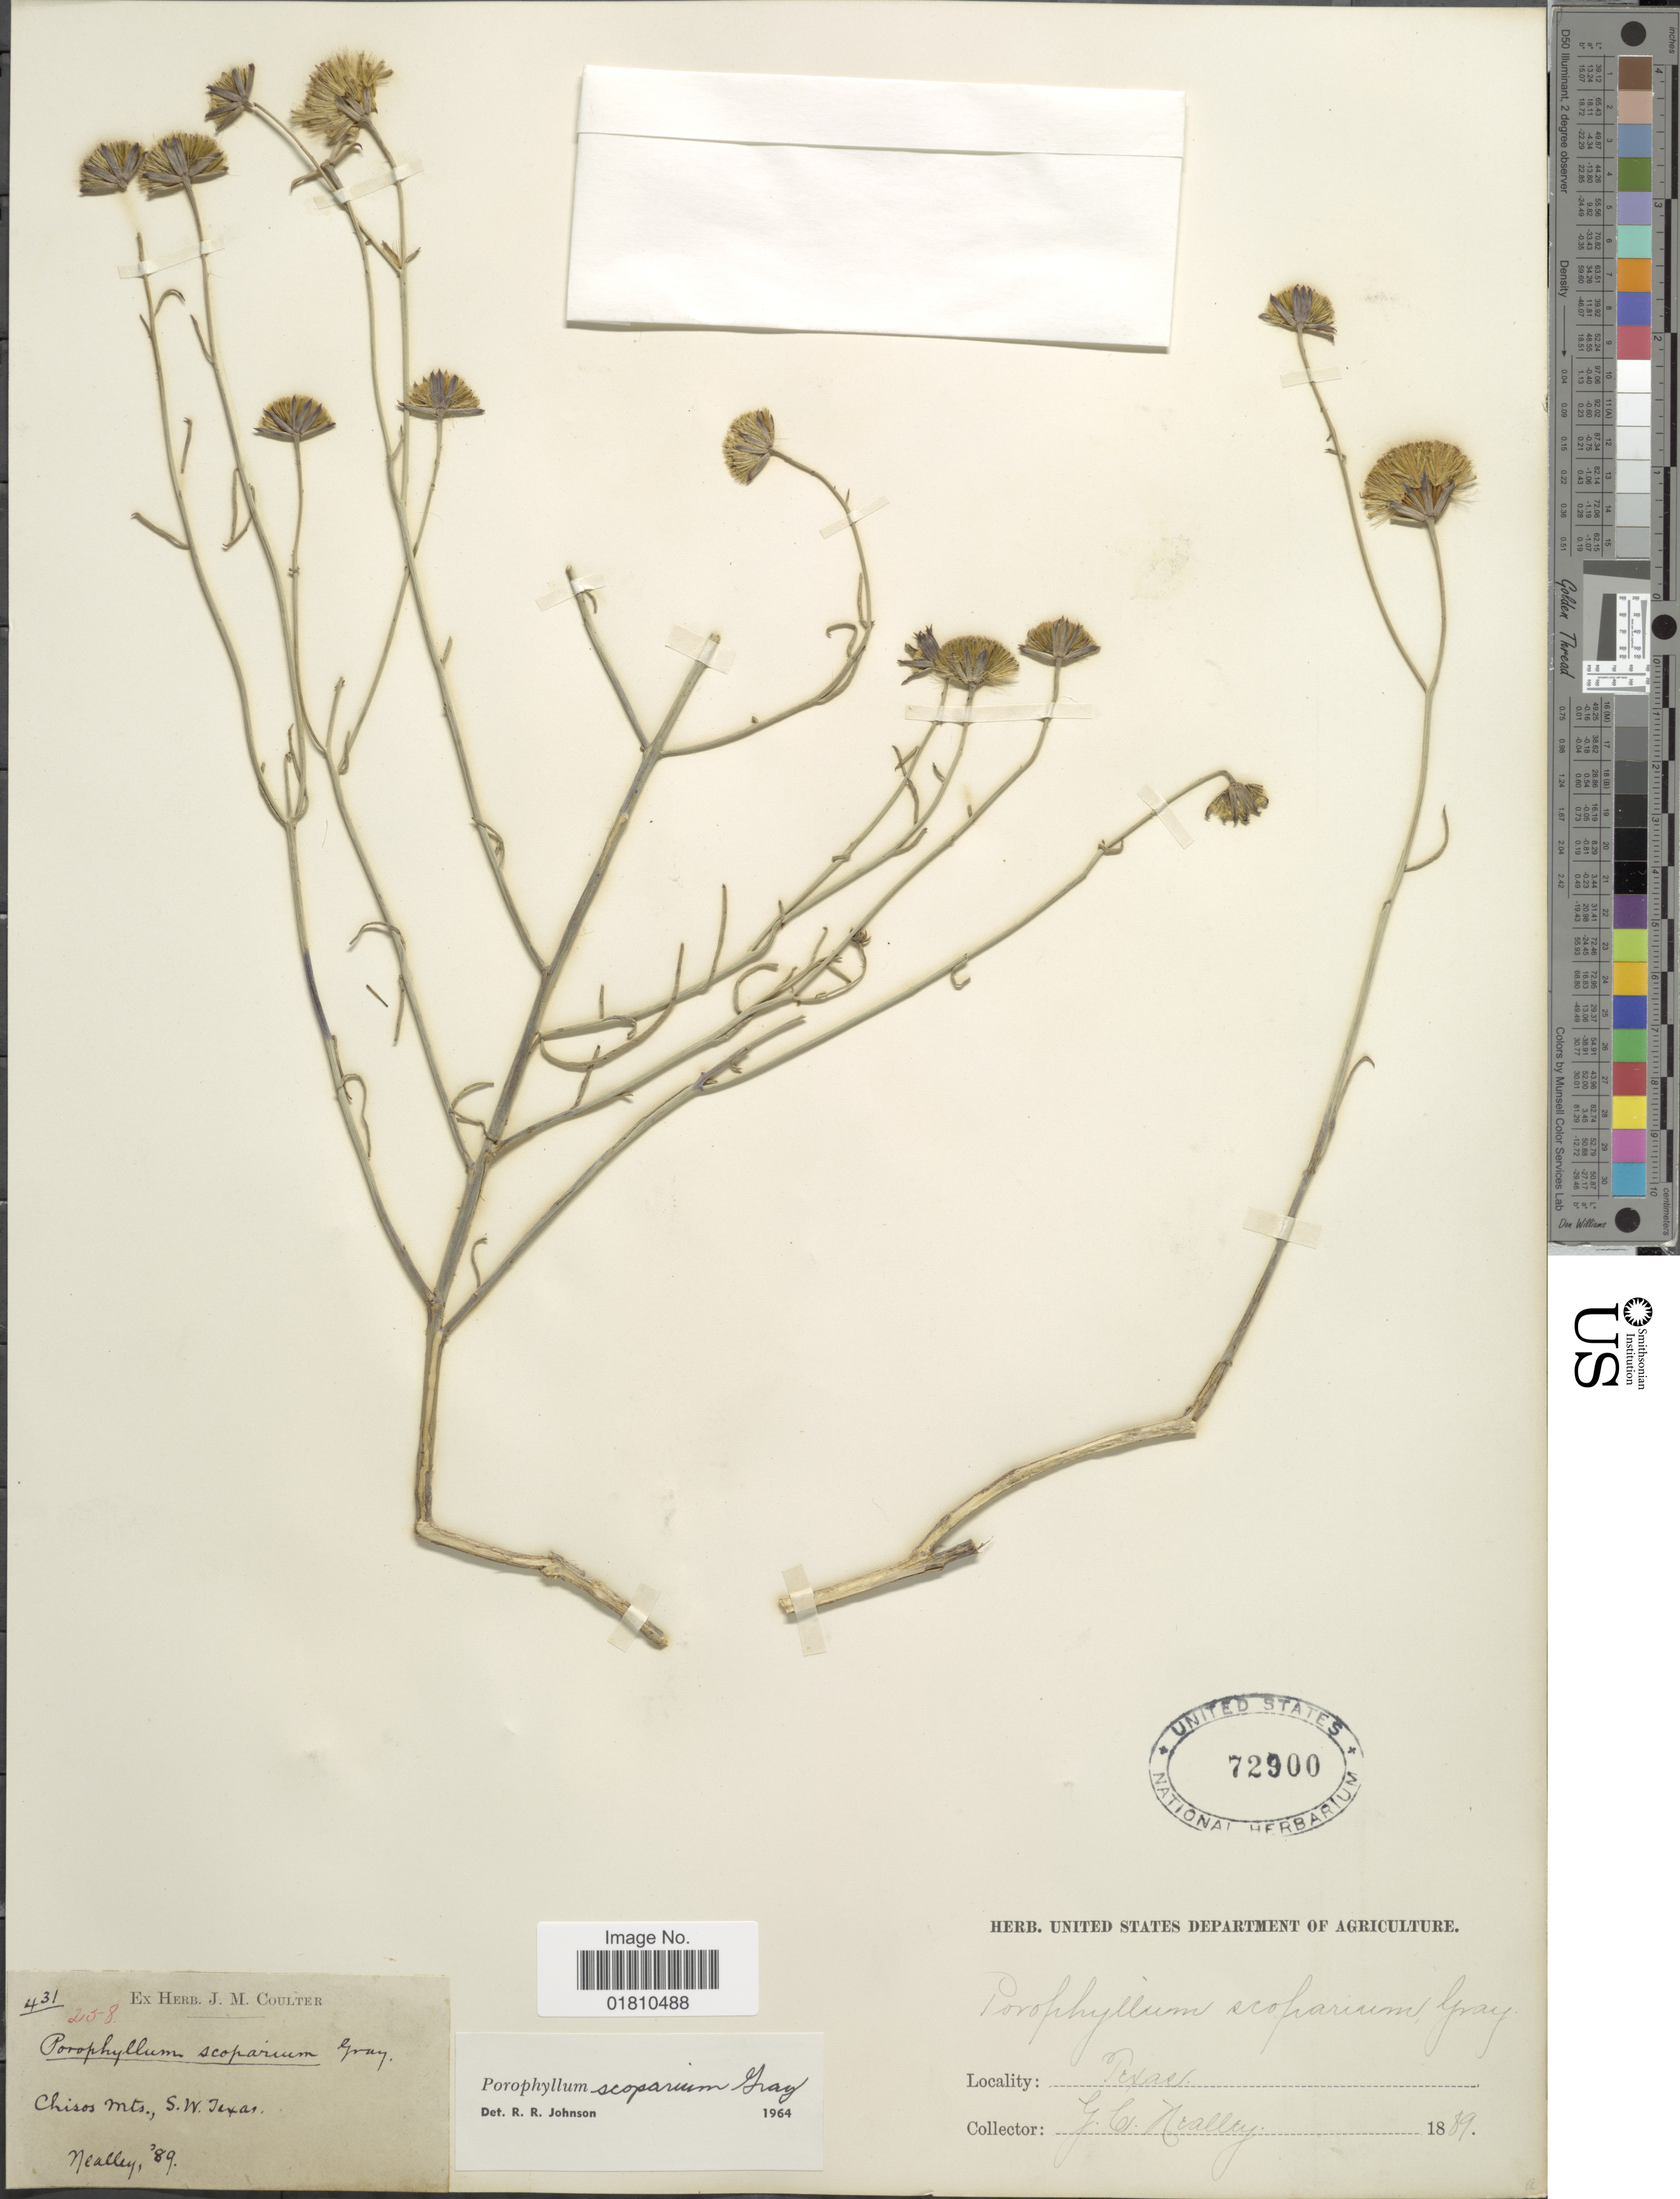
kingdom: Plantae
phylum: Tracheophyta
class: Magnoliopsida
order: Asterales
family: Asteraceae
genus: Porophyllum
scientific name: Porophyllum scoparium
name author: A. Gray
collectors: G. C. Nealley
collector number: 431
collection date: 1889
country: United States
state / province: Texas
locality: Chisos Mts., S.W. Texas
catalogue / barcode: US 72900